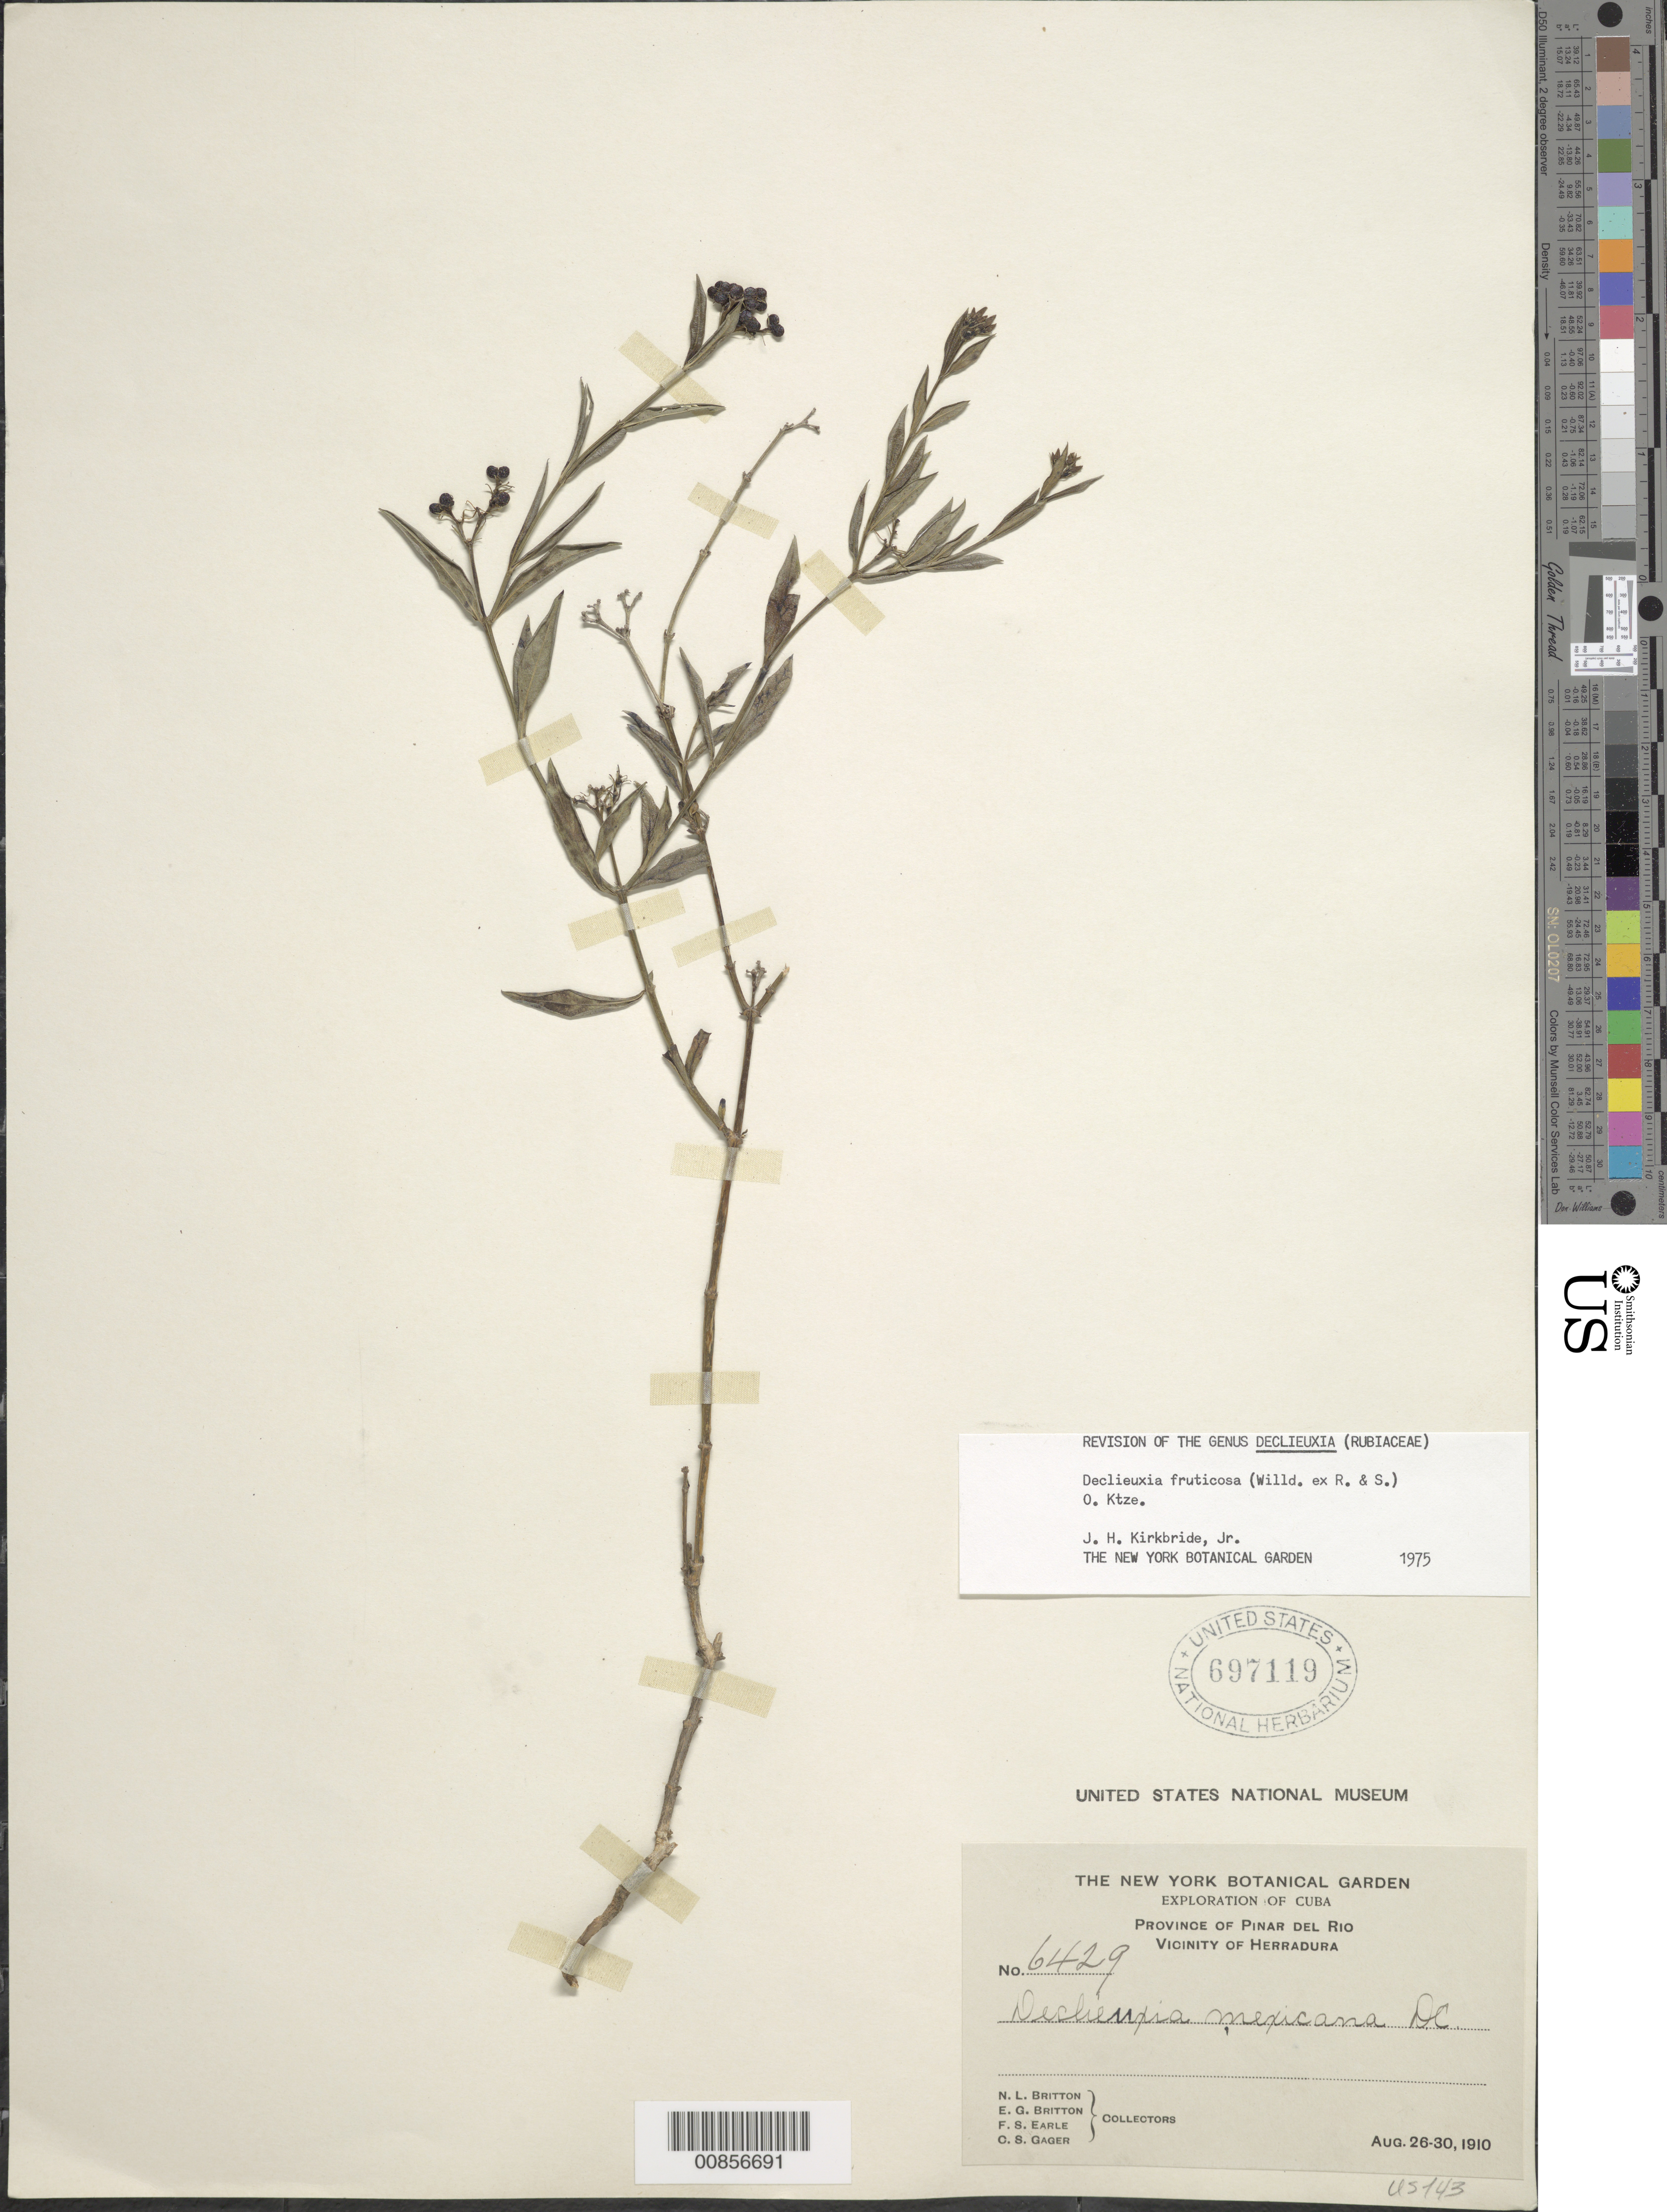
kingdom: Plantae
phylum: Tracheophyta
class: Magnoliopsida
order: Gentianales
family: Rubiaceae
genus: Declieuxia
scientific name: Declieuxia fruticosa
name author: (Willd. ex Roem. & Schult.) Kuntze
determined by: Kirkbride, J. H.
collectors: N. Britton, E. G. Britton, F. S. Earle & C. Gager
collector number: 6429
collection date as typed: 26 Aug 1910 to 30 Aug 1910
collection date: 1910-08-26/1910-08-30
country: Cuba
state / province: Pinar del Río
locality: Vicinity of Herradura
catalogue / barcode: US 697119